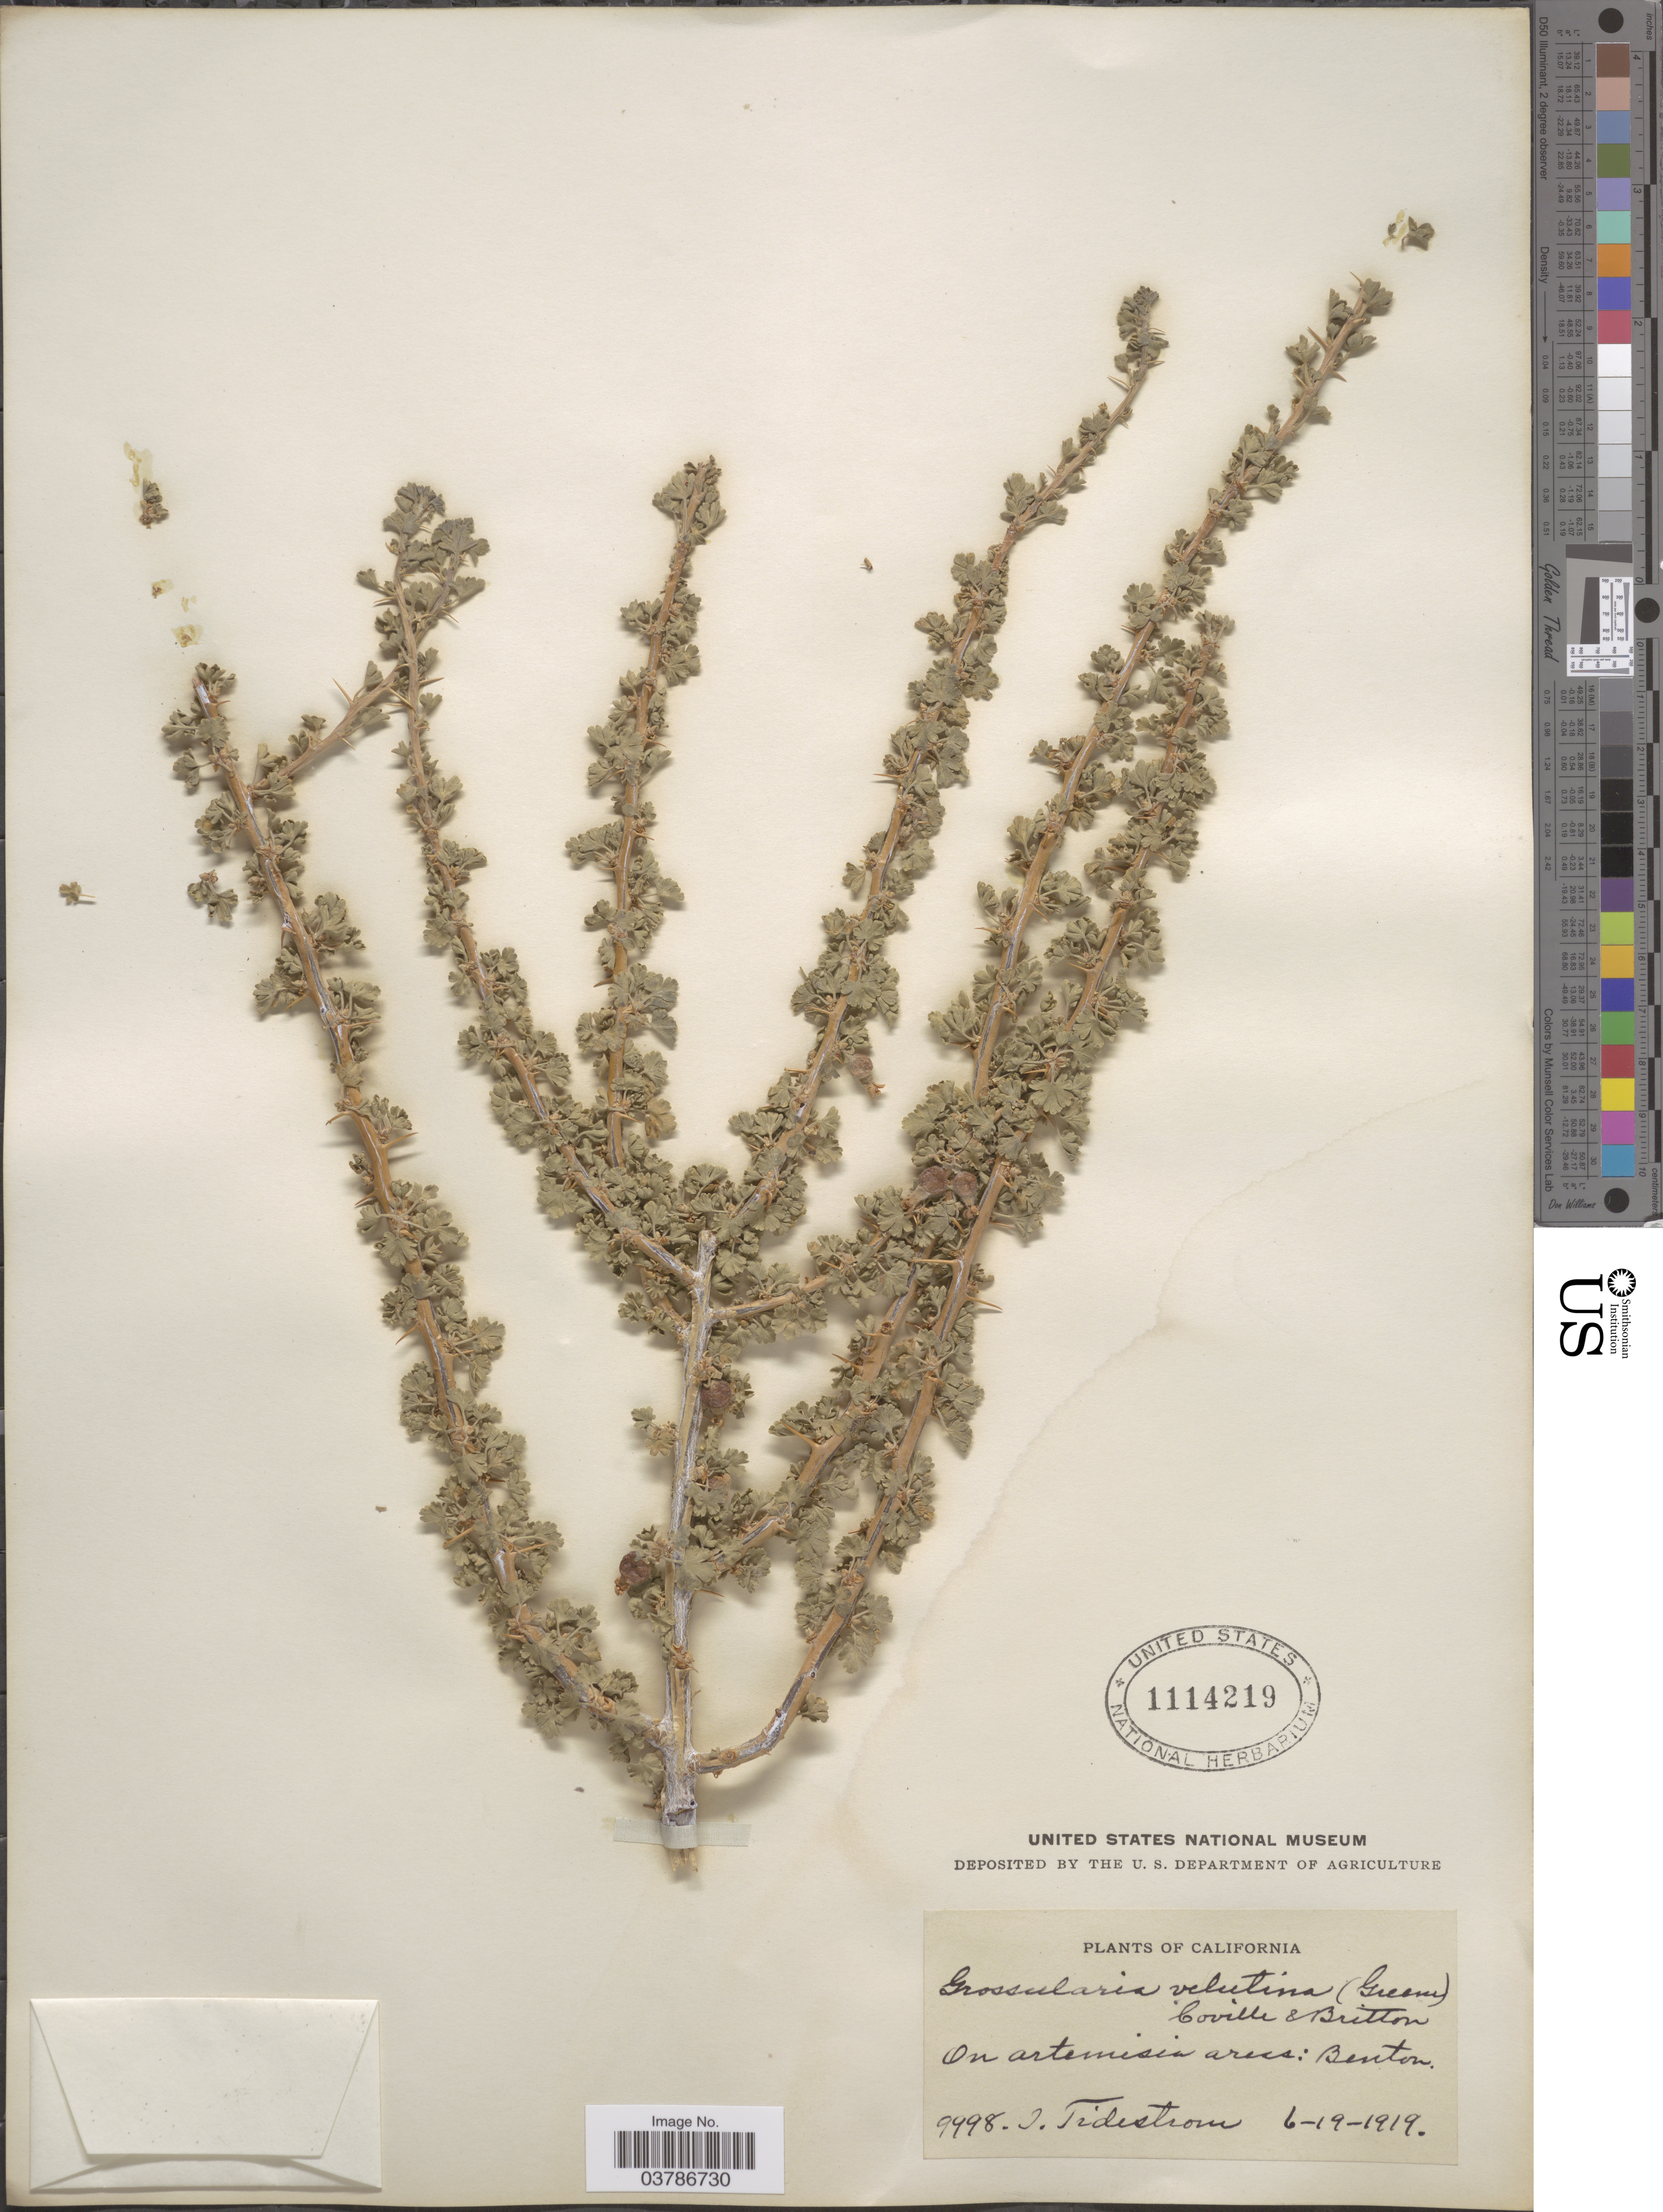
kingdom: Plantae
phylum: Tracheophyta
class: Magnoliopsida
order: Saxifragales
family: Grossulariaceae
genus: Ribes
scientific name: Ribes velutinum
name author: Greene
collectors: I. F. Tidestrom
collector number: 9998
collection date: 1919-06-19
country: United States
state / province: California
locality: On artemisia areas: Benton.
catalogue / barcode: US 1114219